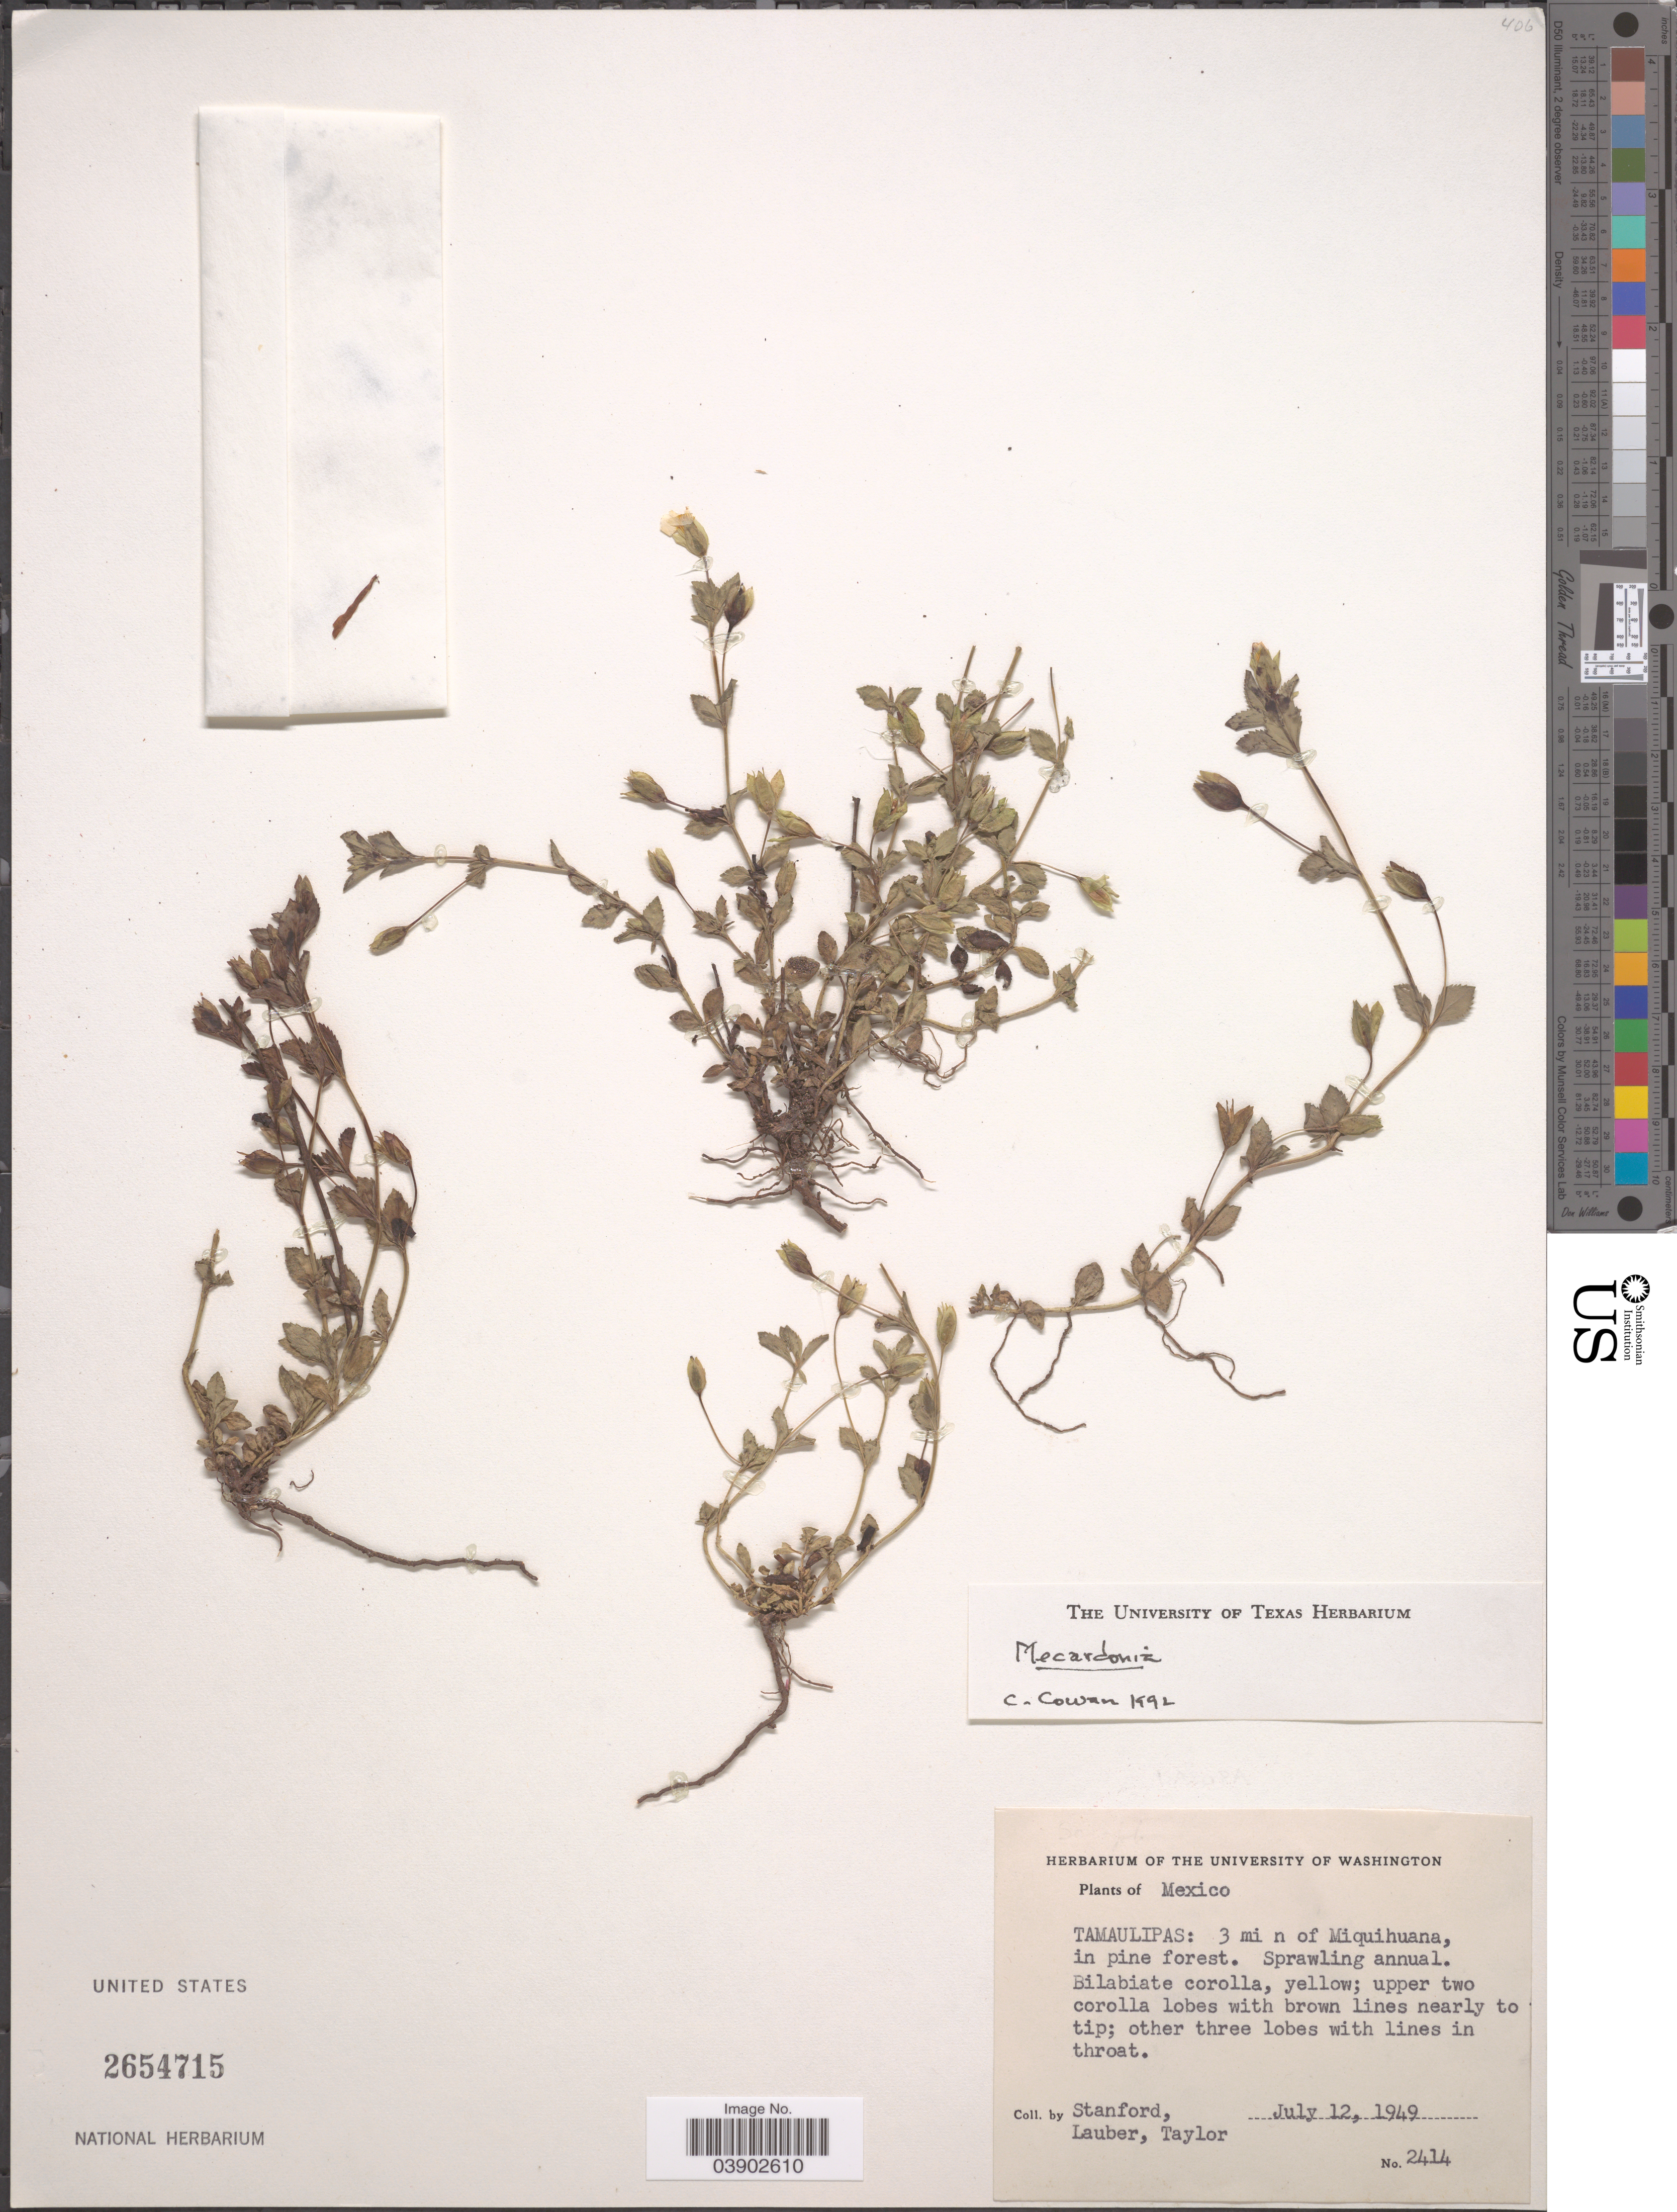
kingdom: Plantae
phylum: Tracheophyta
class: Magnoliopsida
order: Lamiales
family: Plantaginaceae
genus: Mecardonia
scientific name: Mecardonia sp.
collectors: -. Stanford, Lauber, -- & -- Taylor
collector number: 2414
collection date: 1949-07-12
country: Mexico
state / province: Tamaulipas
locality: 3 mi n of Miquihuana.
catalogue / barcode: US 2654715